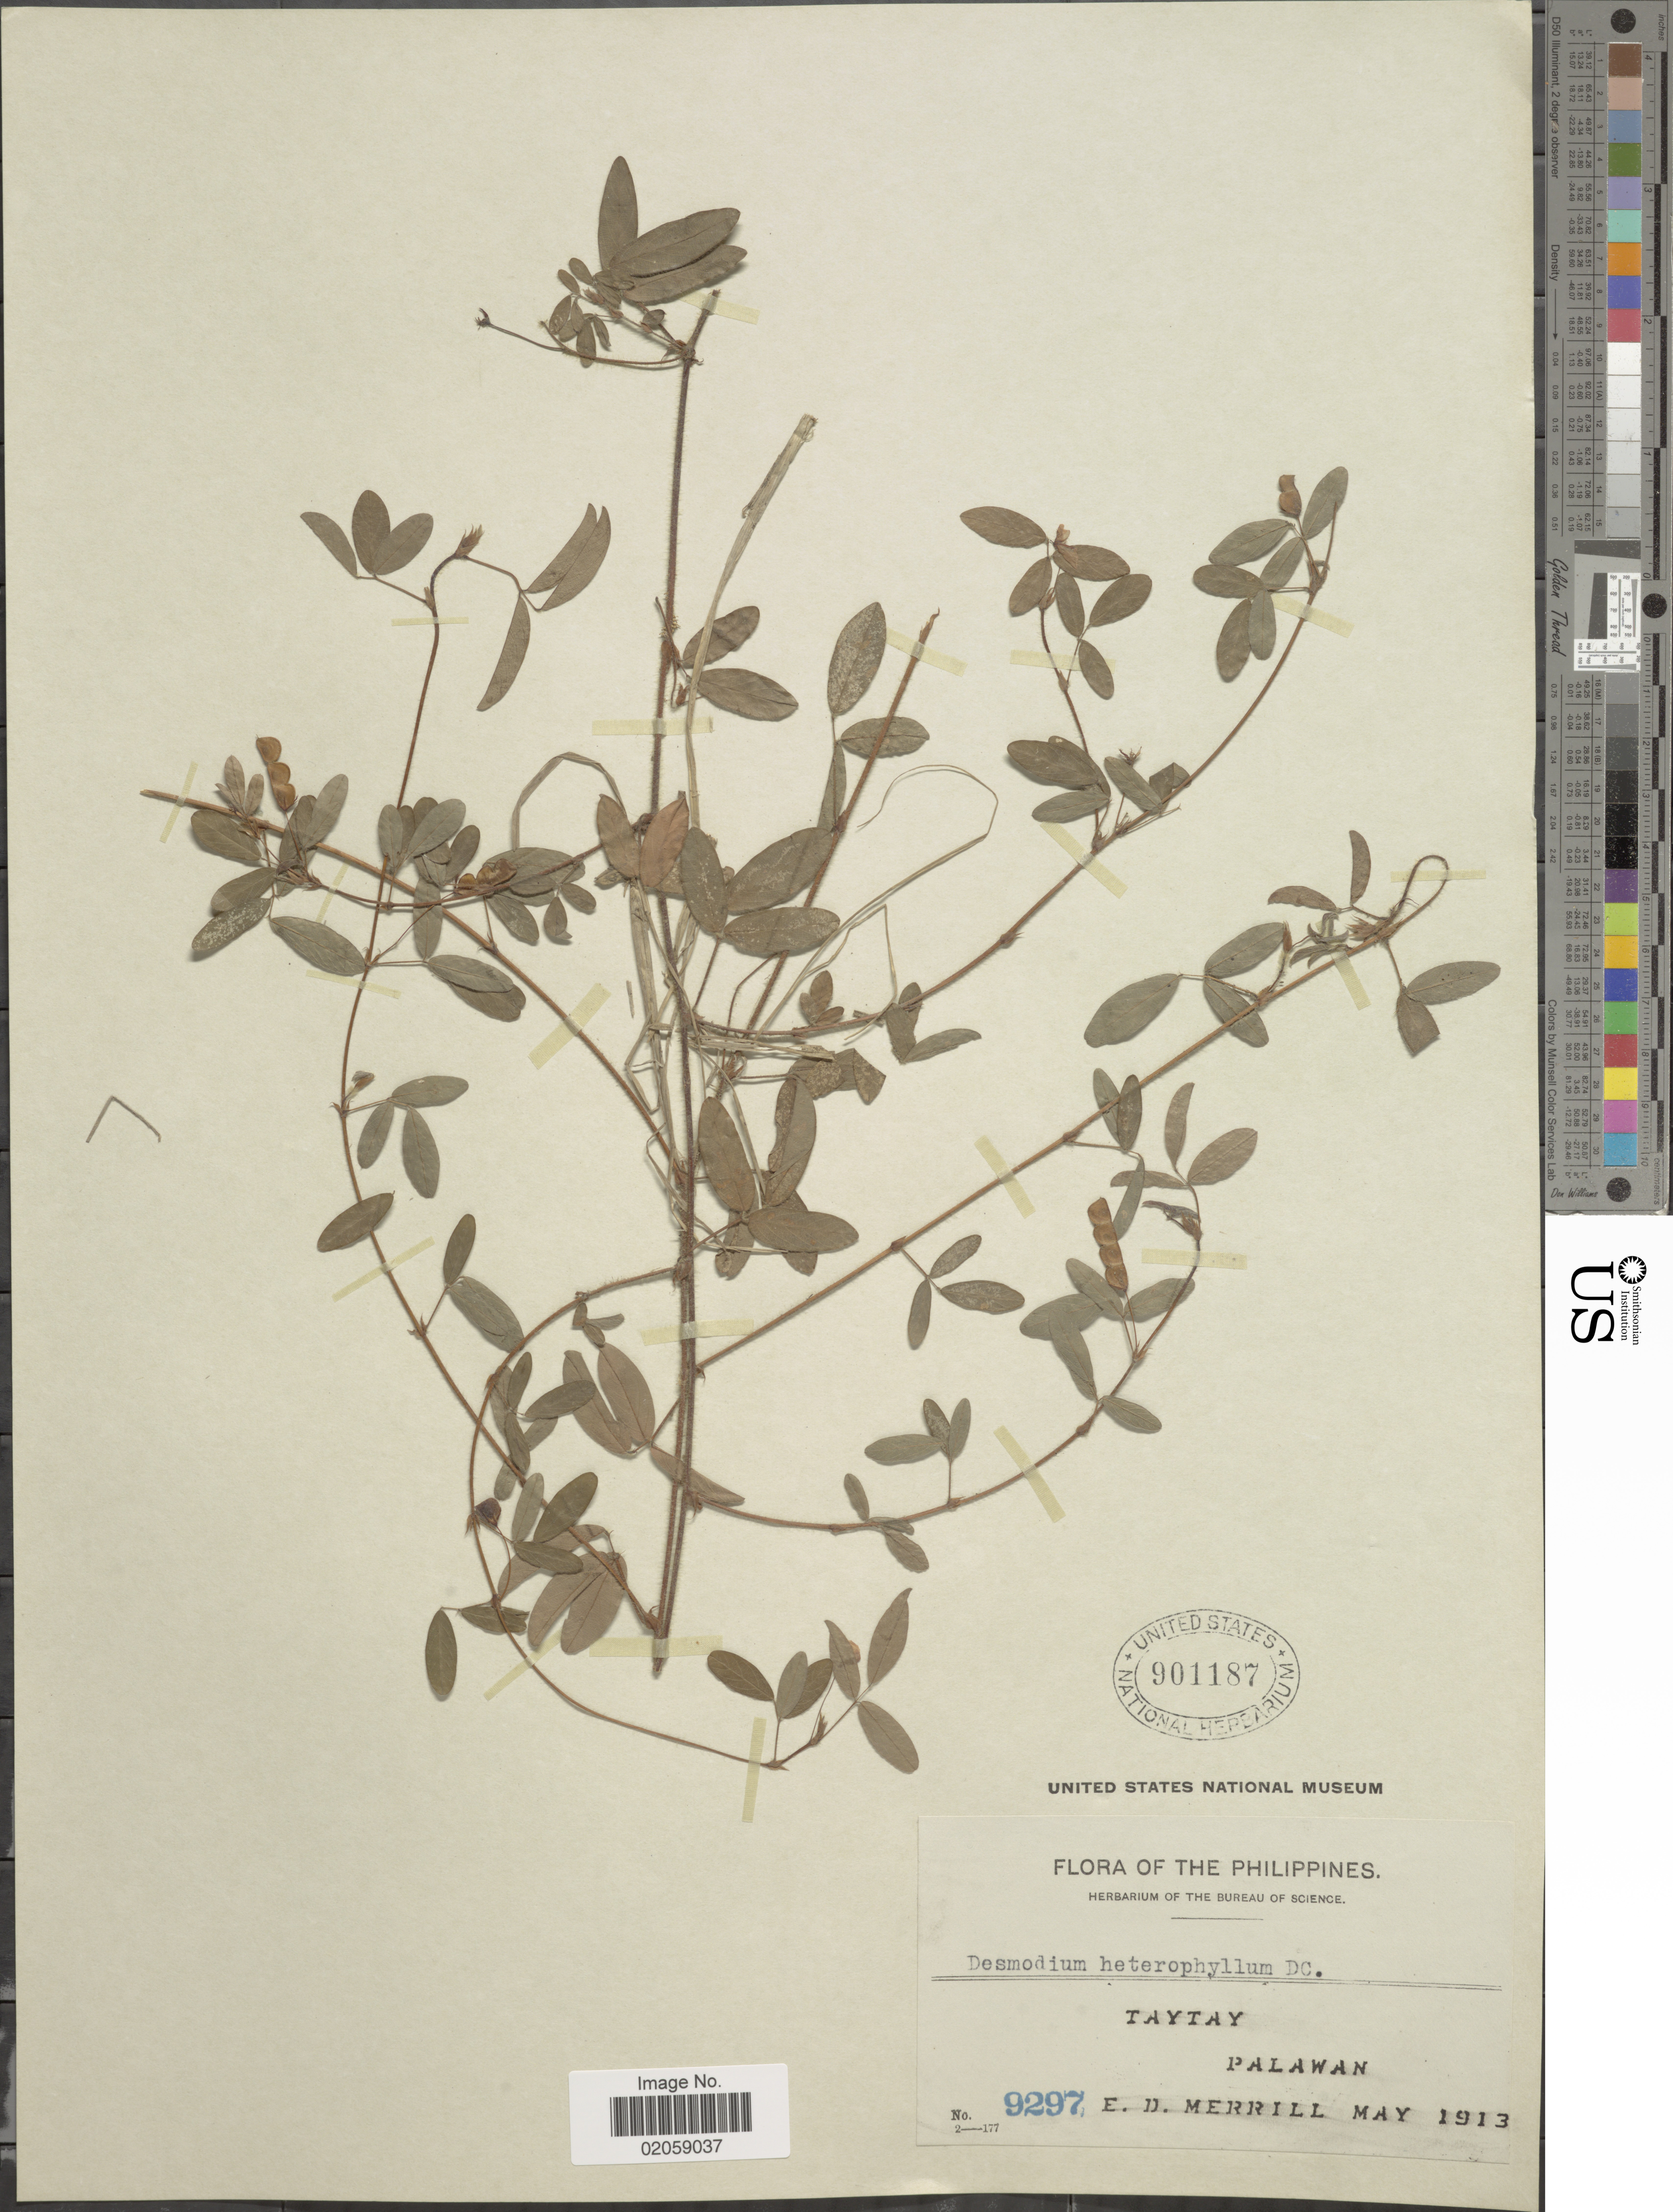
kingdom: Plantae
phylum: Tracheophyta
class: Magnoliopsida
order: Fabales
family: Fabaceae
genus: Grona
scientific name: Grona heterophylla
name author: (Willd.) H. Ohashi & K. Ohashi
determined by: Strong, Mark T., (BOT), Smithsonian Institution - National Museum of Natural History (UNITED STATES)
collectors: E. D. Merrill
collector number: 9297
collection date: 1913-05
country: Philippines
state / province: Mimaropa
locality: Taytay. Palawan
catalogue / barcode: US 901187